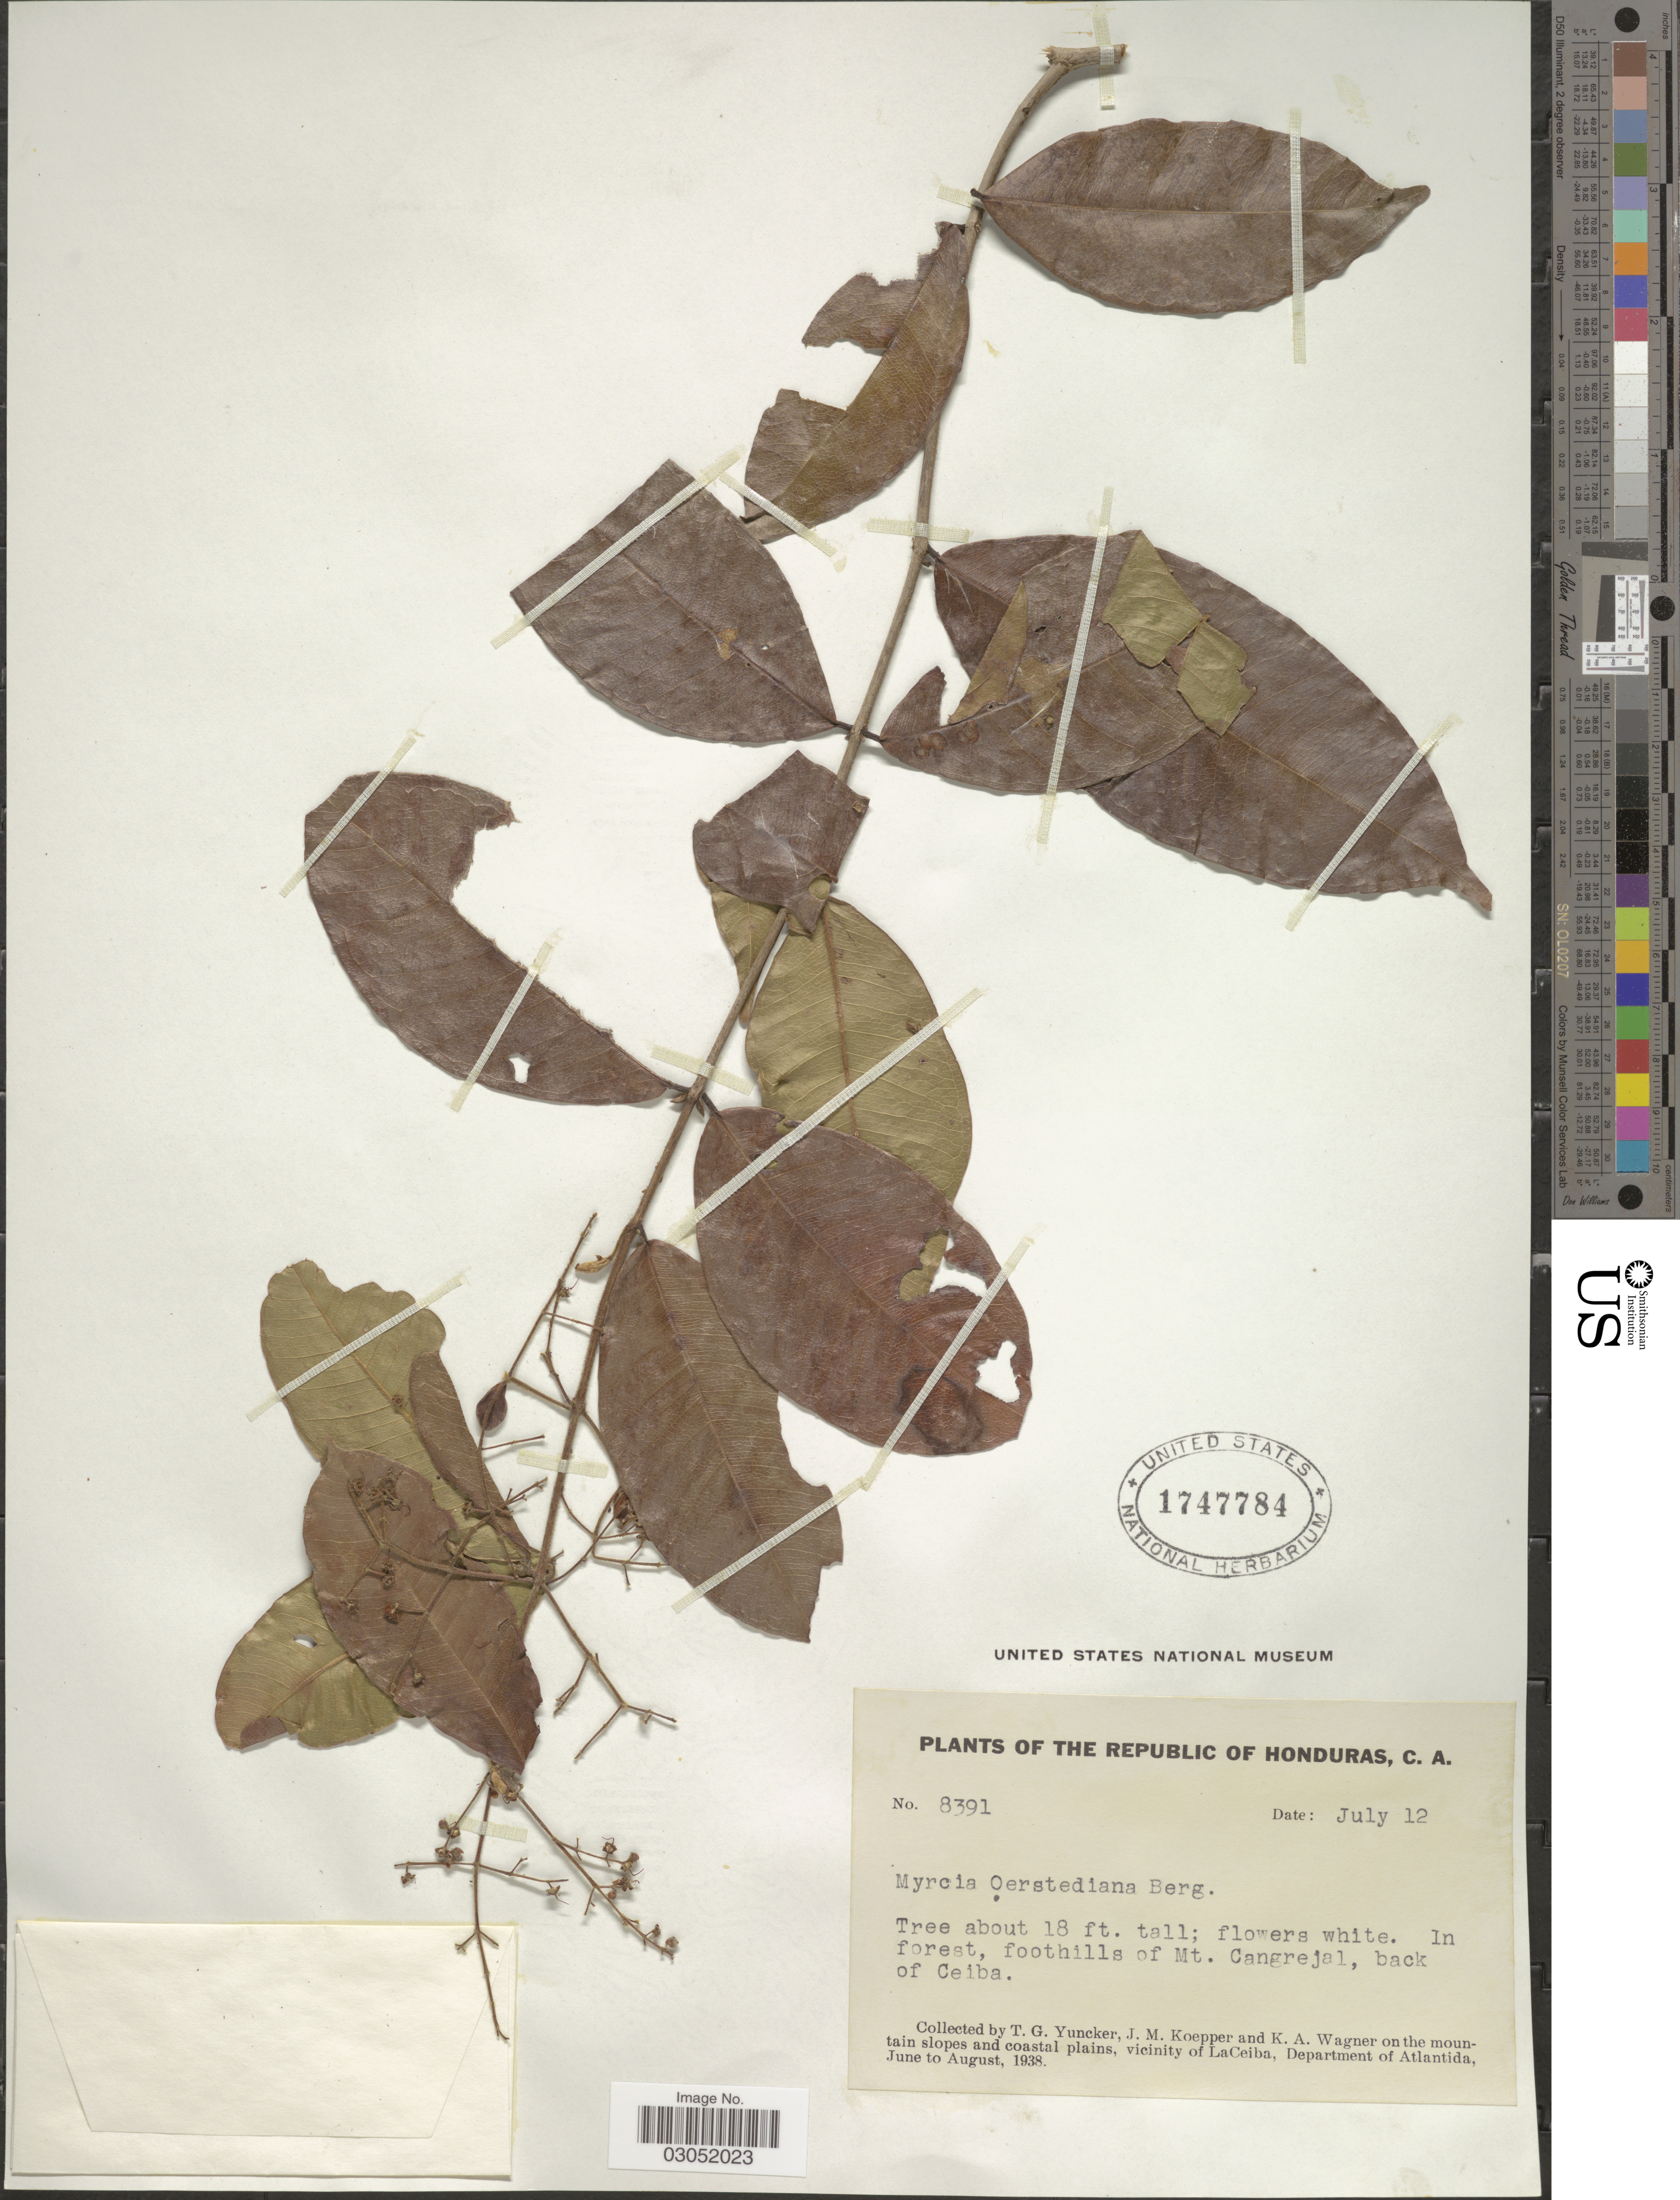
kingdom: Plantae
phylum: Tracheophyta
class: Magnoliopsida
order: Myrtales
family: Myrtaceae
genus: Myrcia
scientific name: Myrcia splendens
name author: (Sw.) DC.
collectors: T. G. Yuncker, J. M. Koepper & K. A. Wagner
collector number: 8391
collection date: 1938-07-12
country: Honduras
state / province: Atlántida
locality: Foothills of Mt. Cangrejal, back of Ceiba. On the mountain slopes and coastal plains, vicinity of LaCeiba, Department of Atlantida.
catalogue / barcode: US 1747784